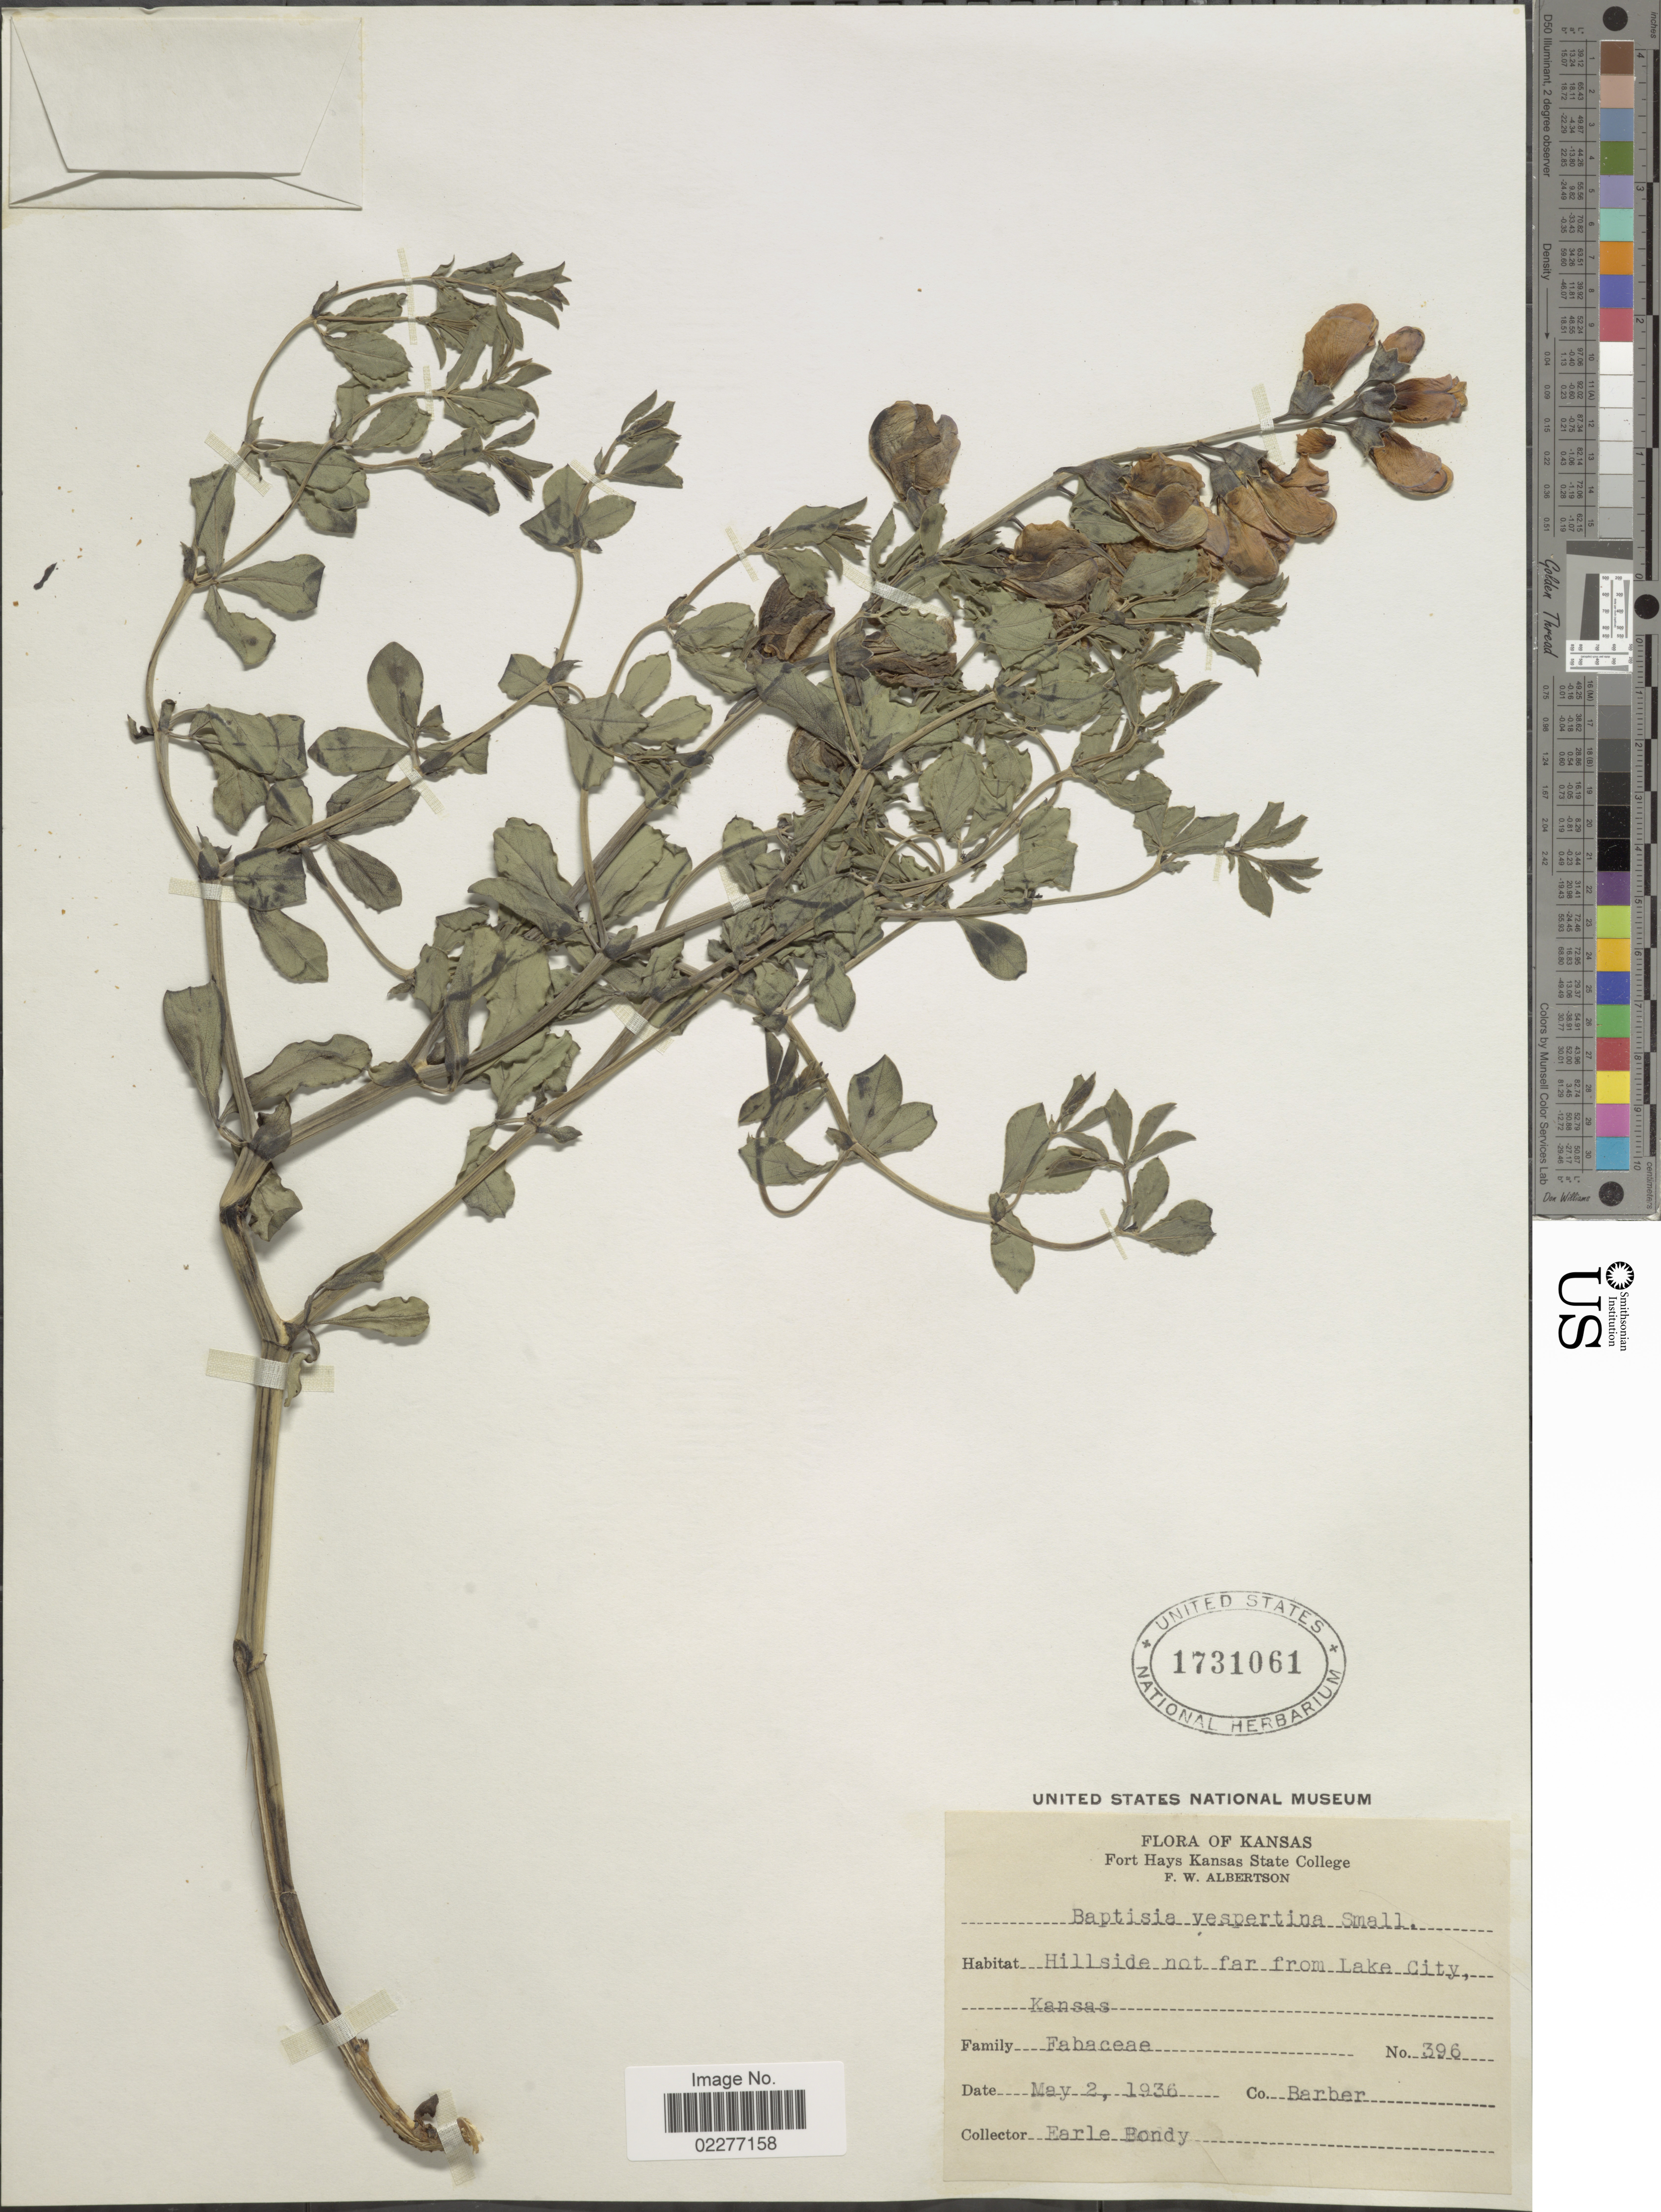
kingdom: Plantae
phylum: Tracheophyta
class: Magnoliopsida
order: Fabales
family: Fabaceae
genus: Baptisia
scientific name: Baptisia vespertina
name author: Rydb.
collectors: E. Bondy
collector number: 396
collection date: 1936-05-02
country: United States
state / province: Kansas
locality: Hillside not far from Lake City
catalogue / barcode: US 1731061